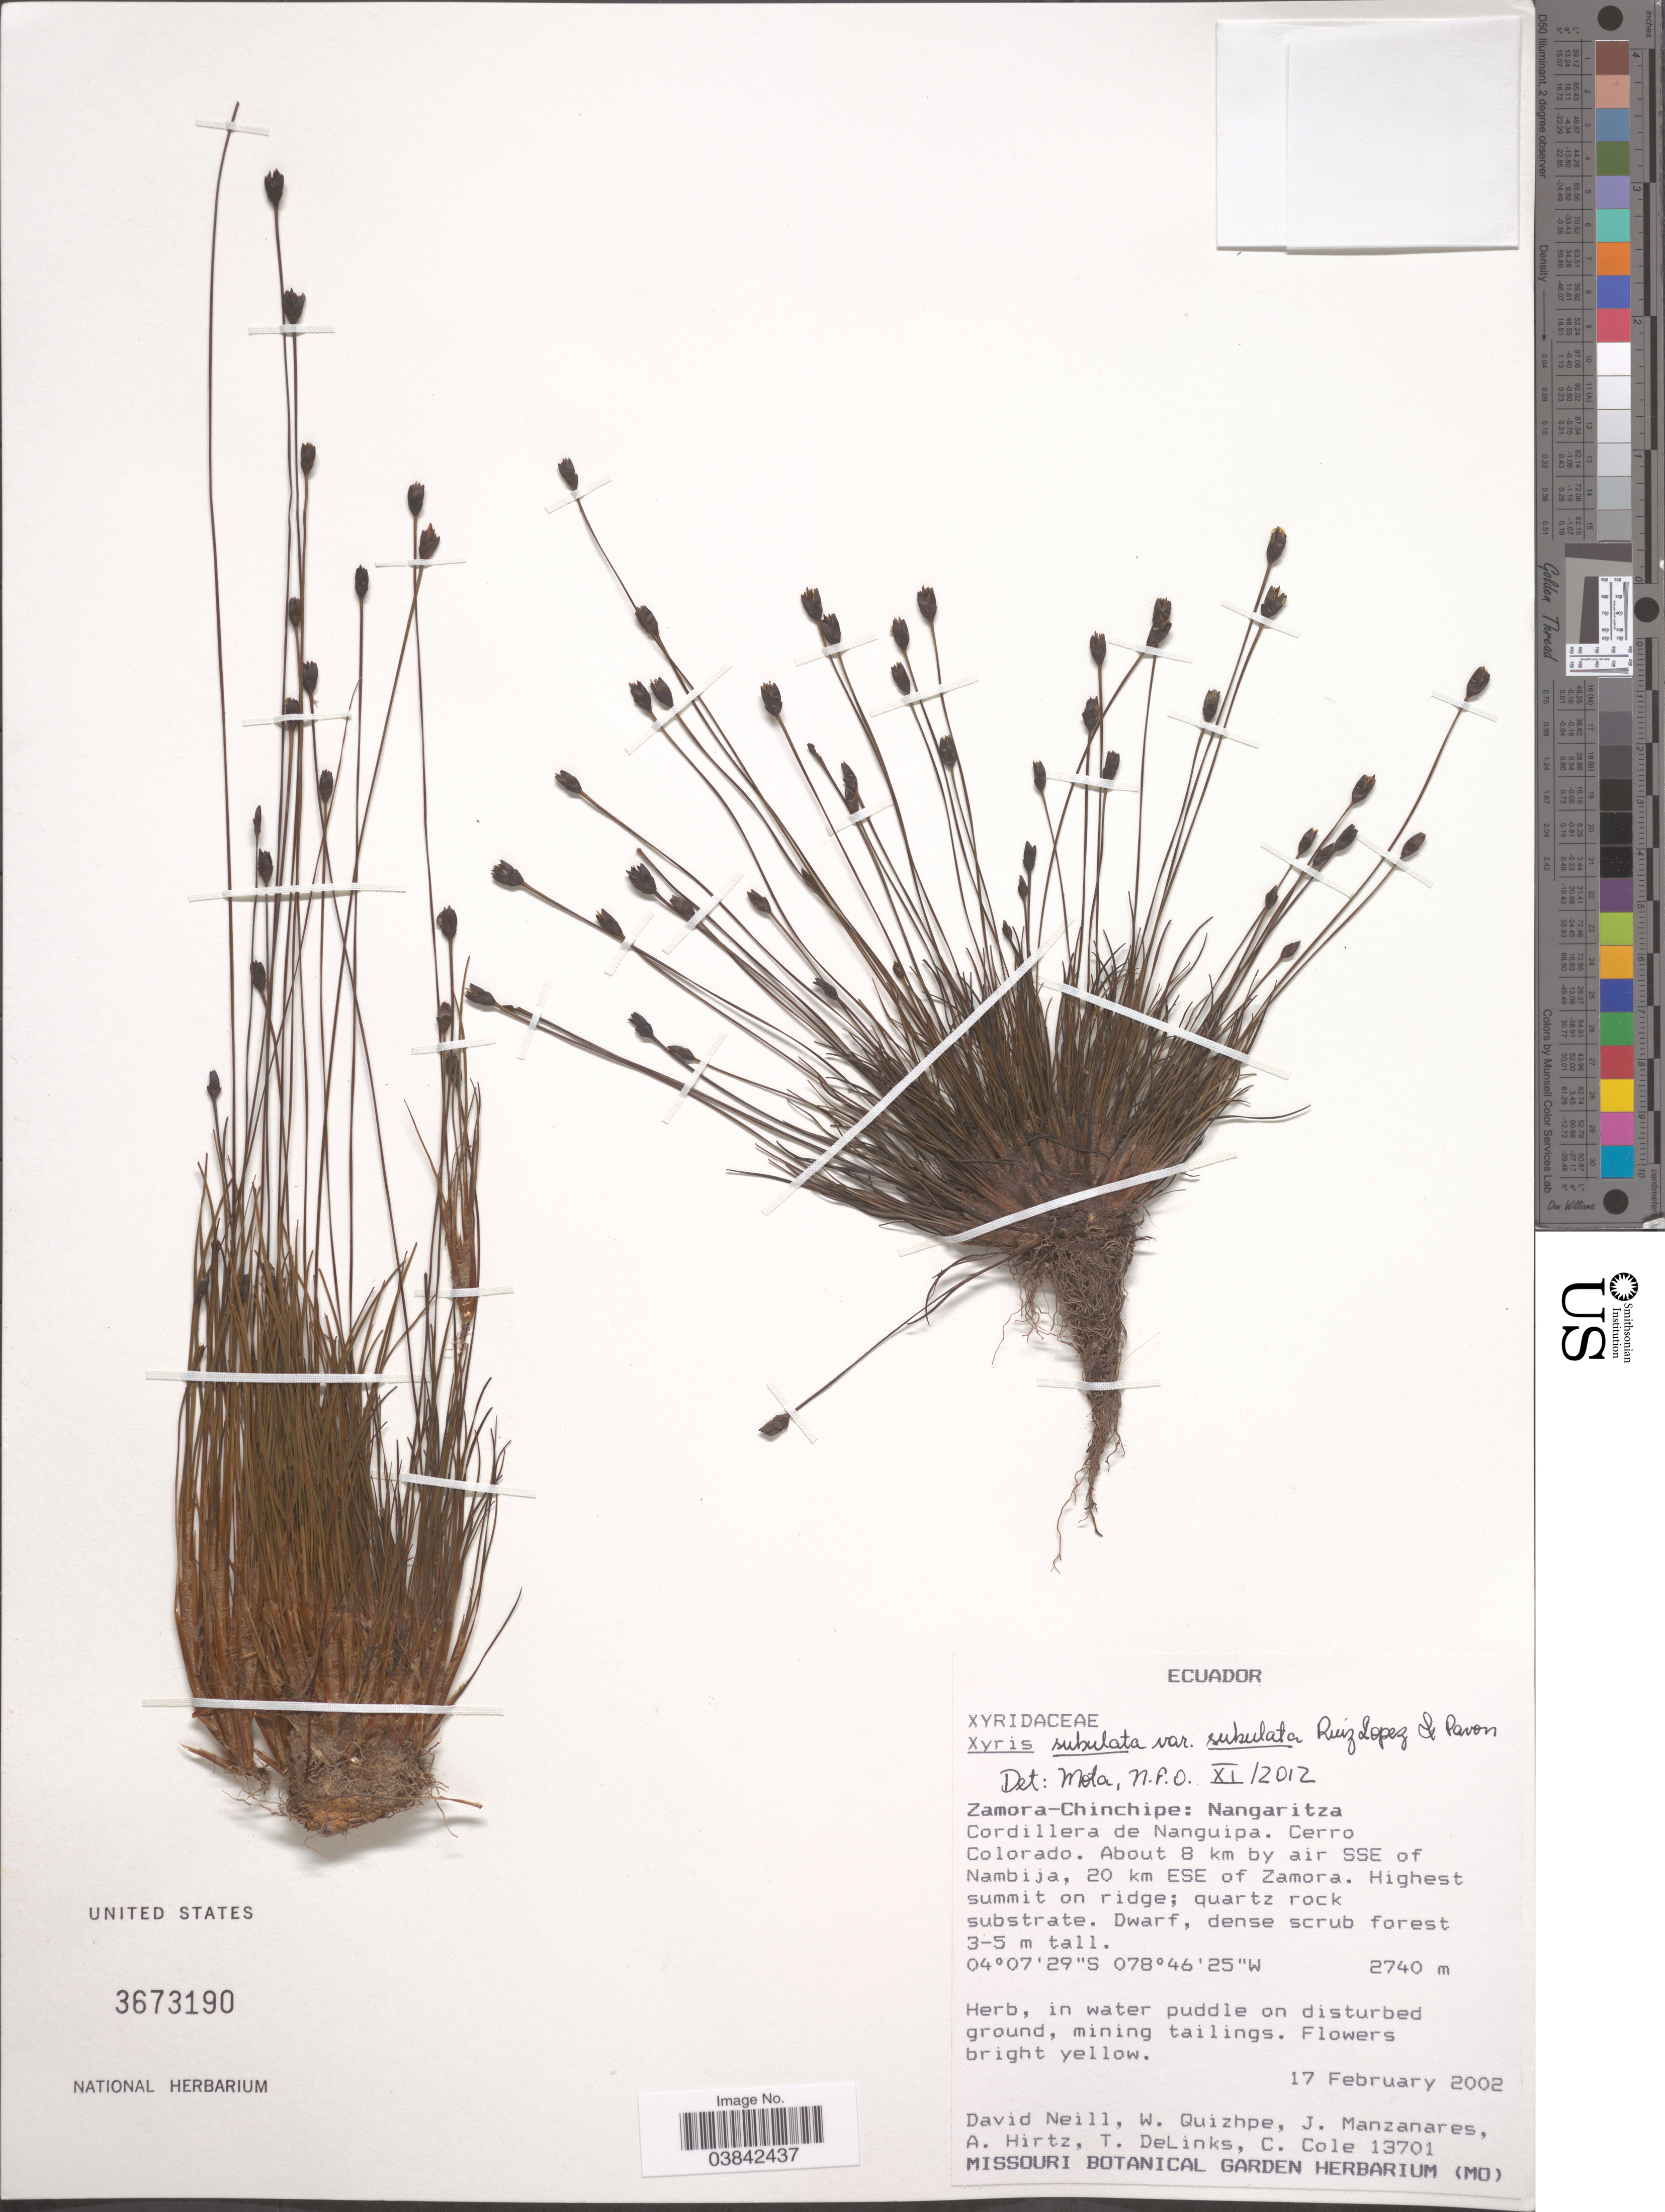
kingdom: Plantae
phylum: Tracheophyta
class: Liliopsida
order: Poales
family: Xyridaceae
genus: Xyris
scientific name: Xyris subulata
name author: Ruiz & Pav.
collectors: D. Neill, W. Quizhpe, J. Manzanares, A. Hirtz & et al.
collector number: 13701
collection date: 2002-02-17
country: Ecuador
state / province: Zamora-Chinchipe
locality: Nangaritza. Cordillera de Nanguipa. Cerro Colorado. About 8 km by air SSE of Nambija, 20 km ESE of Zamora. Highest summit on ridge.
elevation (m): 2740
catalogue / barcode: US 3673190